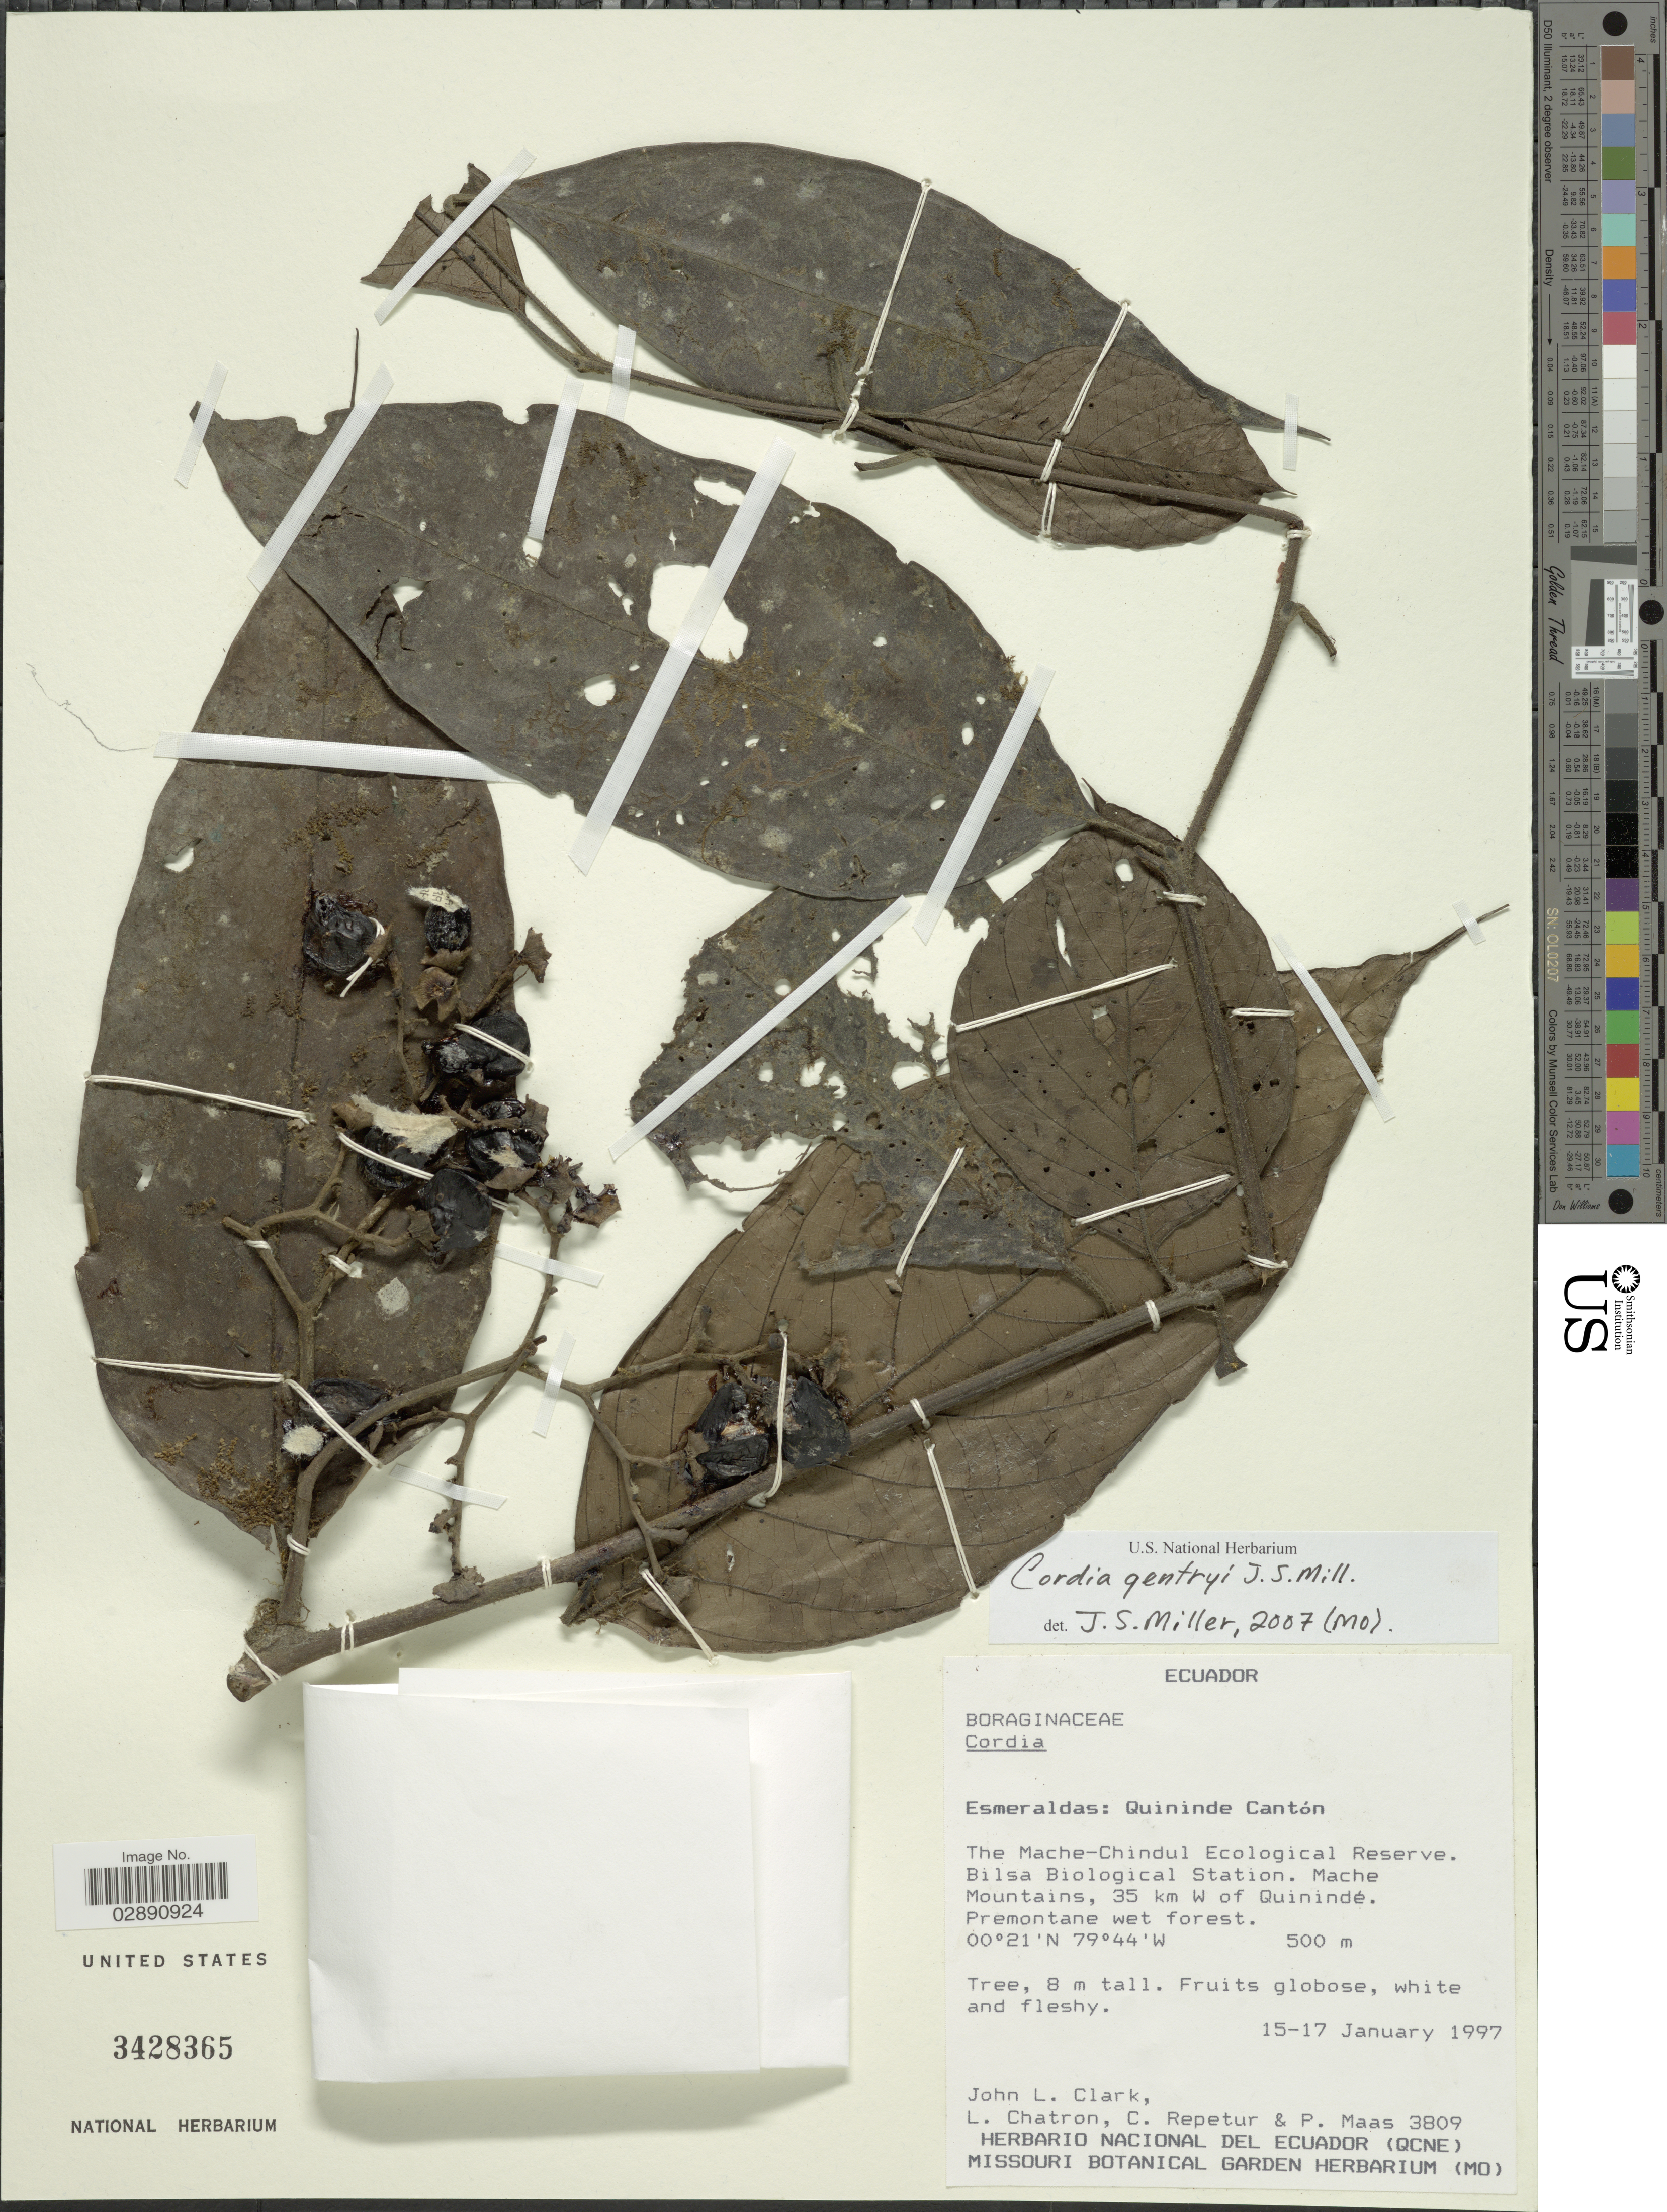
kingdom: Plantae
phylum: Tracheophyta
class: Magnoliopsida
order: Boraginales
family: Cordiaceae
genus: Cordia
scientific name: Cordia gentryi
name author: J.S. Mill.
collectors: J. L. Clark, L. Chatron, C. Repetur & P. Maas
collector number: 3809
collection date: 1997-01-15/1997-01-17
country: Ecuador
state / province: Esmeraldas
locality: Quininde Cantón. The Mache-Chindul Ecological Reserve. Bilsa Biological Station. Mache Mountains, 35 km W of Quinindé.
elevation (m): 500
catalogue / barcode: US 3428365